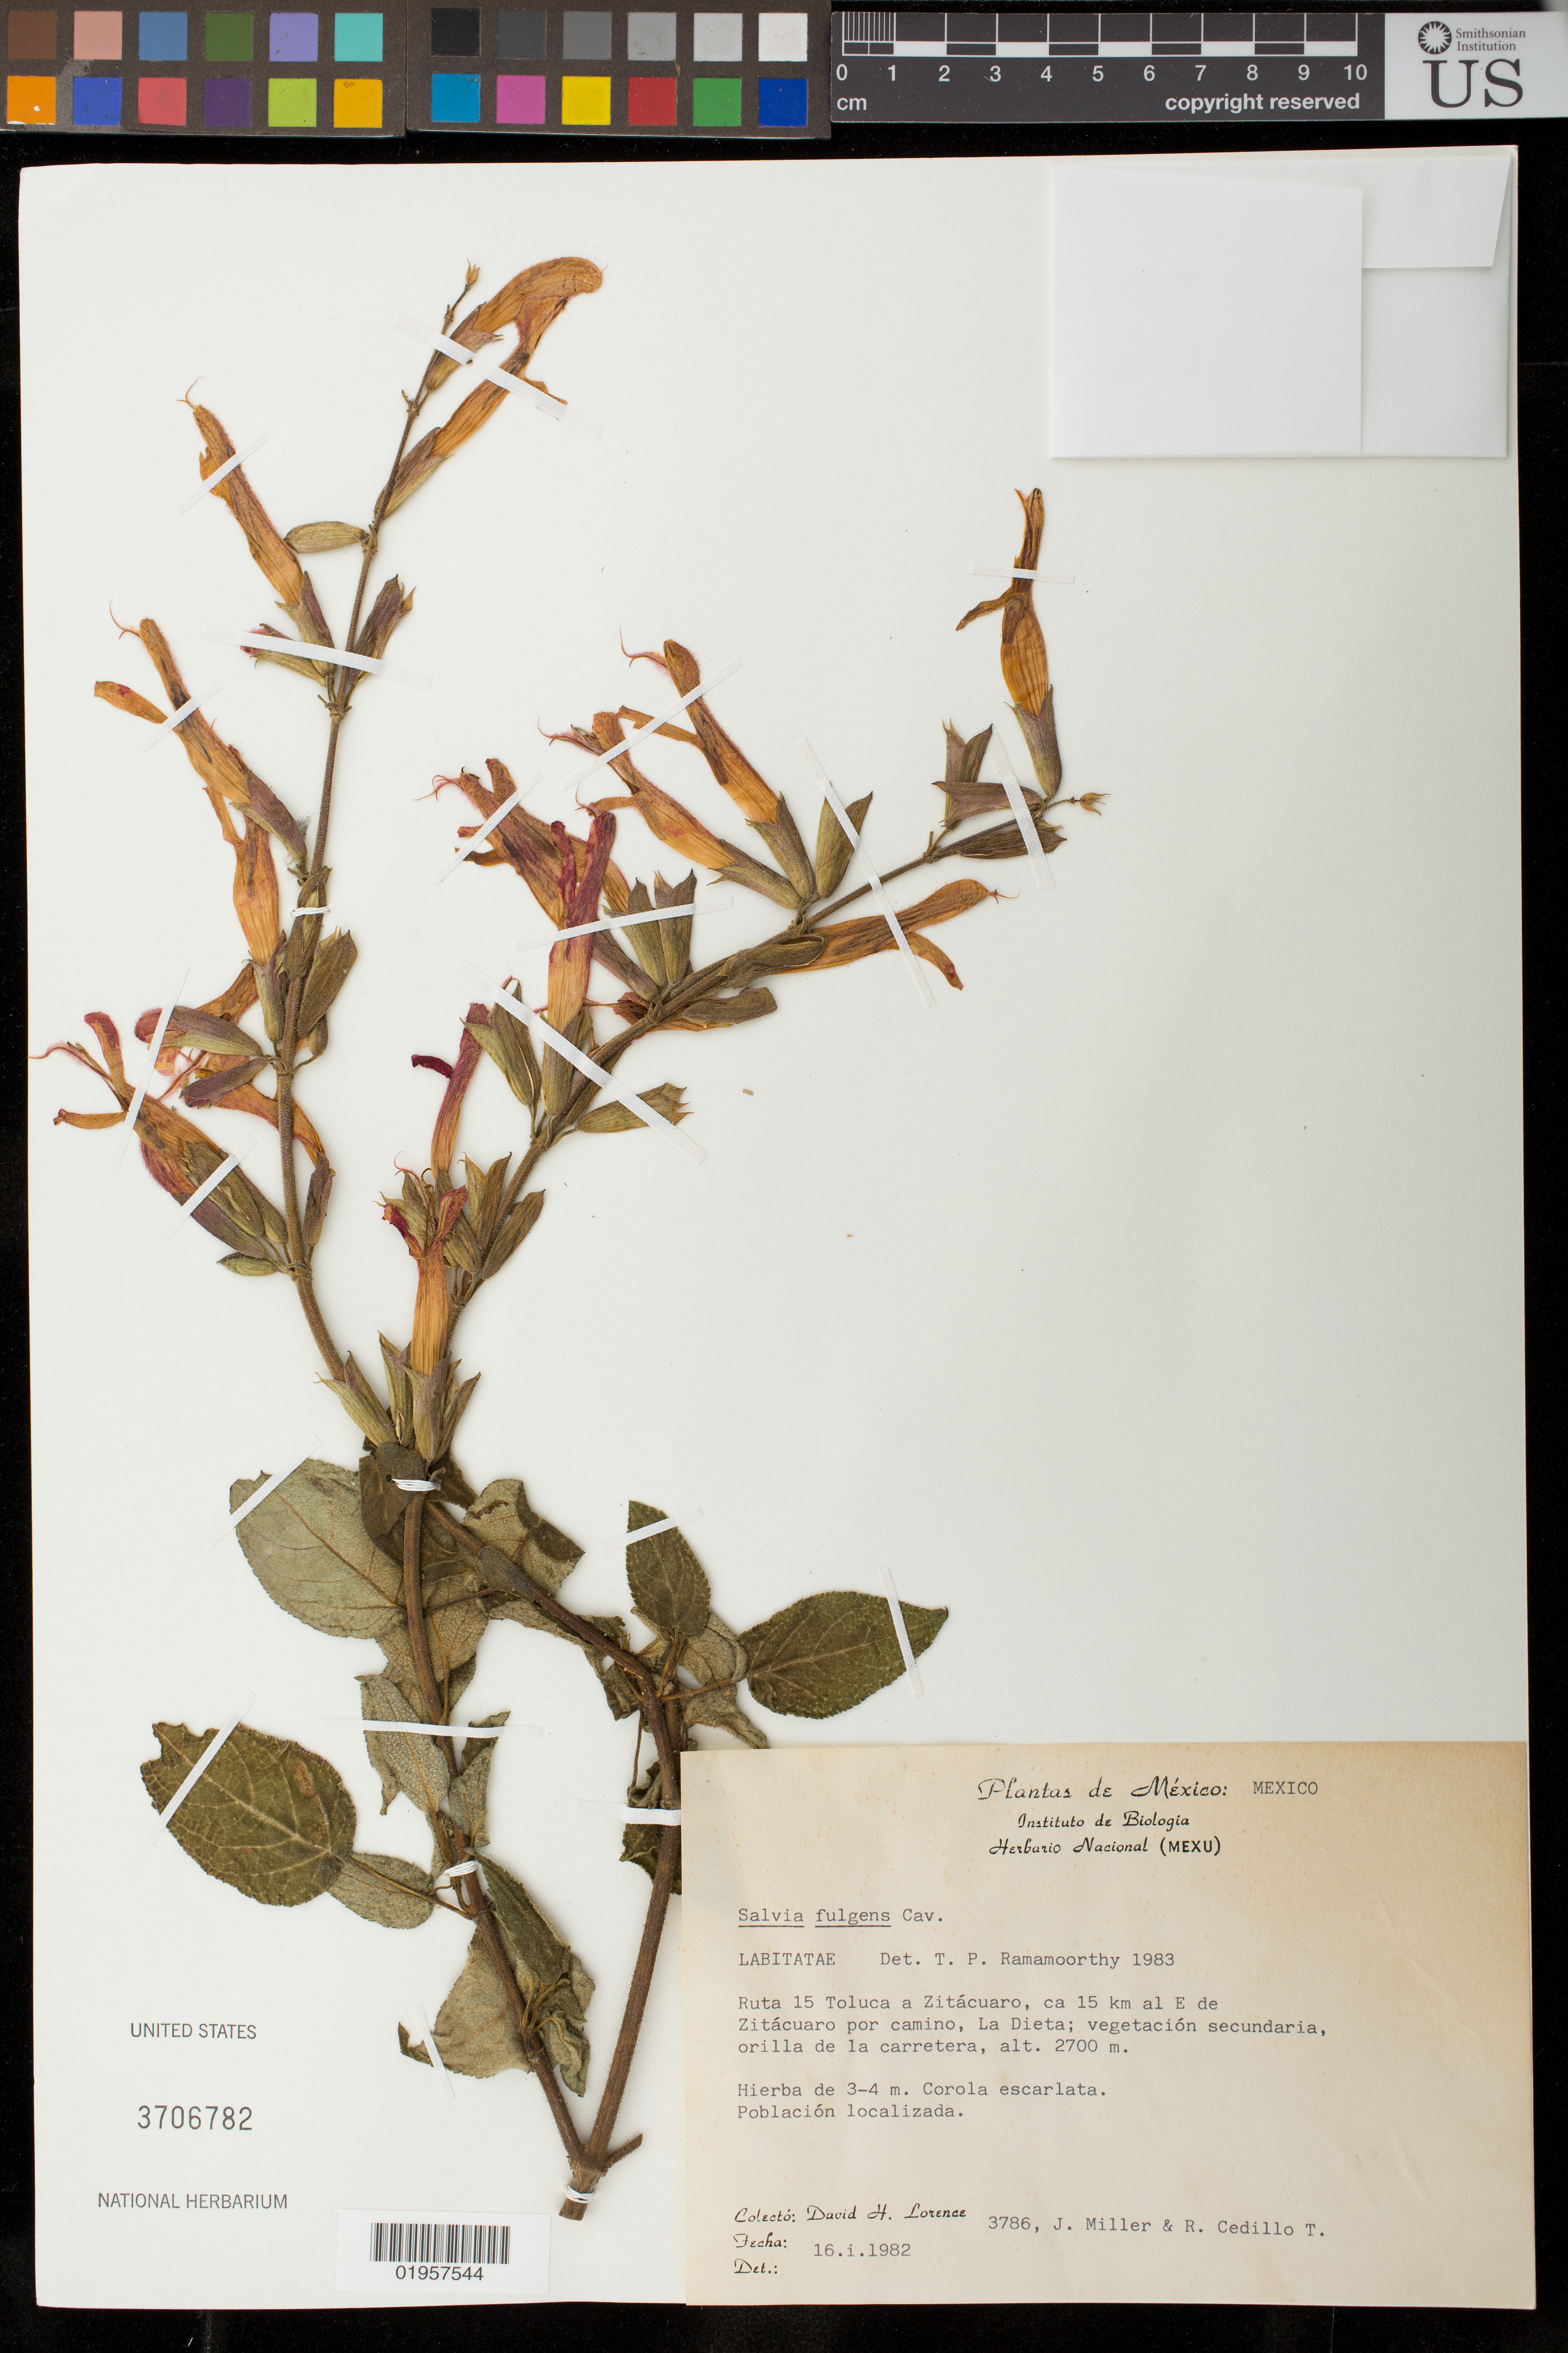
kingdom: Plantae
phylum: Tracheophyta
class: Magnoliopsida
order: Lamiales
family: Lamiaceae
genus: Salvia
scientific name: Salvia fulgens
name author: Cav.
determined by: Ramamoorthy, T. P.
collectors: D. Lorence, J. Miller & R. CedilloT.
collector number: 3786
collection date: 1982-01-16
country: Mexico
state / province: Michoacán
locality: Ruta 15 Toluca a Zitácuaro, ca. 15 km al E de Zitácuaro por comino, La Dieta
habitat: Vegetación secundaria, orilla de la carretera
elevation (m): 2700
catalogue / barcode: US 3706782